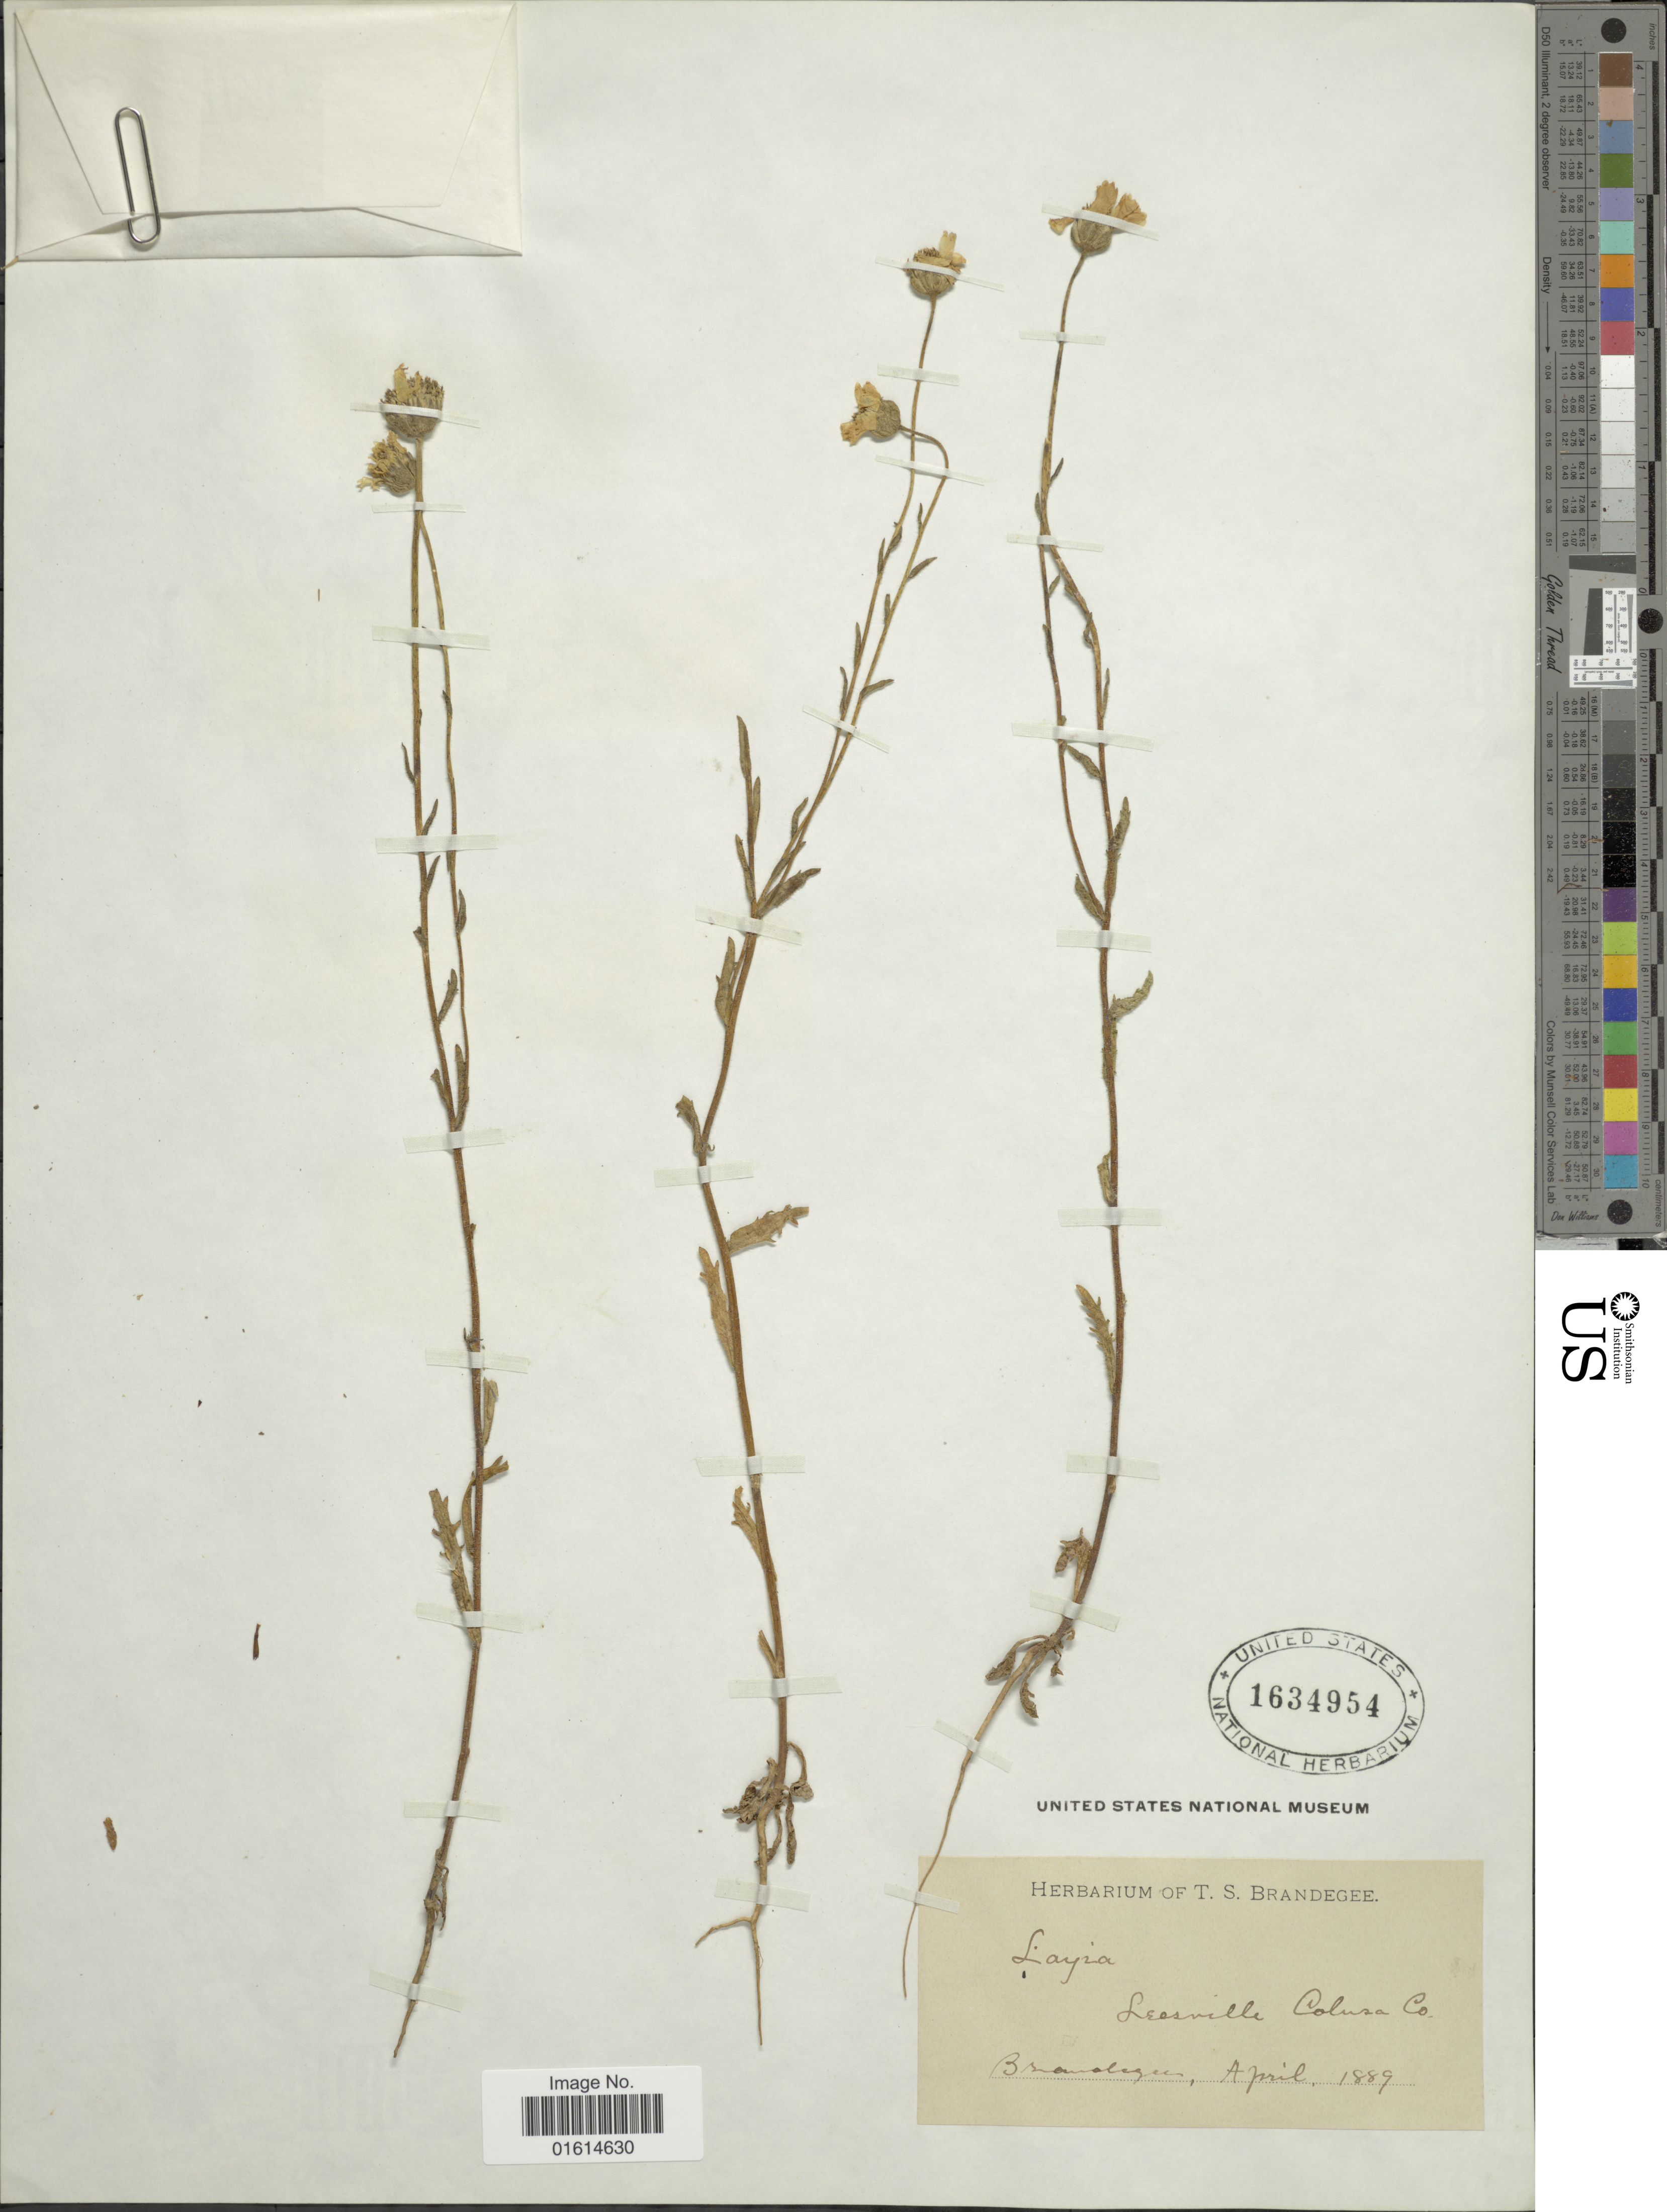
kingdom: Plantae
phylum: Tracheophyta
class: Magnoliopsida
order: Asterales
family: Asteraceae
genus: Layia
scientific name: Layia sp.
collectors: -- Brandegee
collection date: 1889-04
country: United States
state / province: California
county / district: Colusa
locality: Leesville Colusa Co.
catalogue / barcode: US 1634954